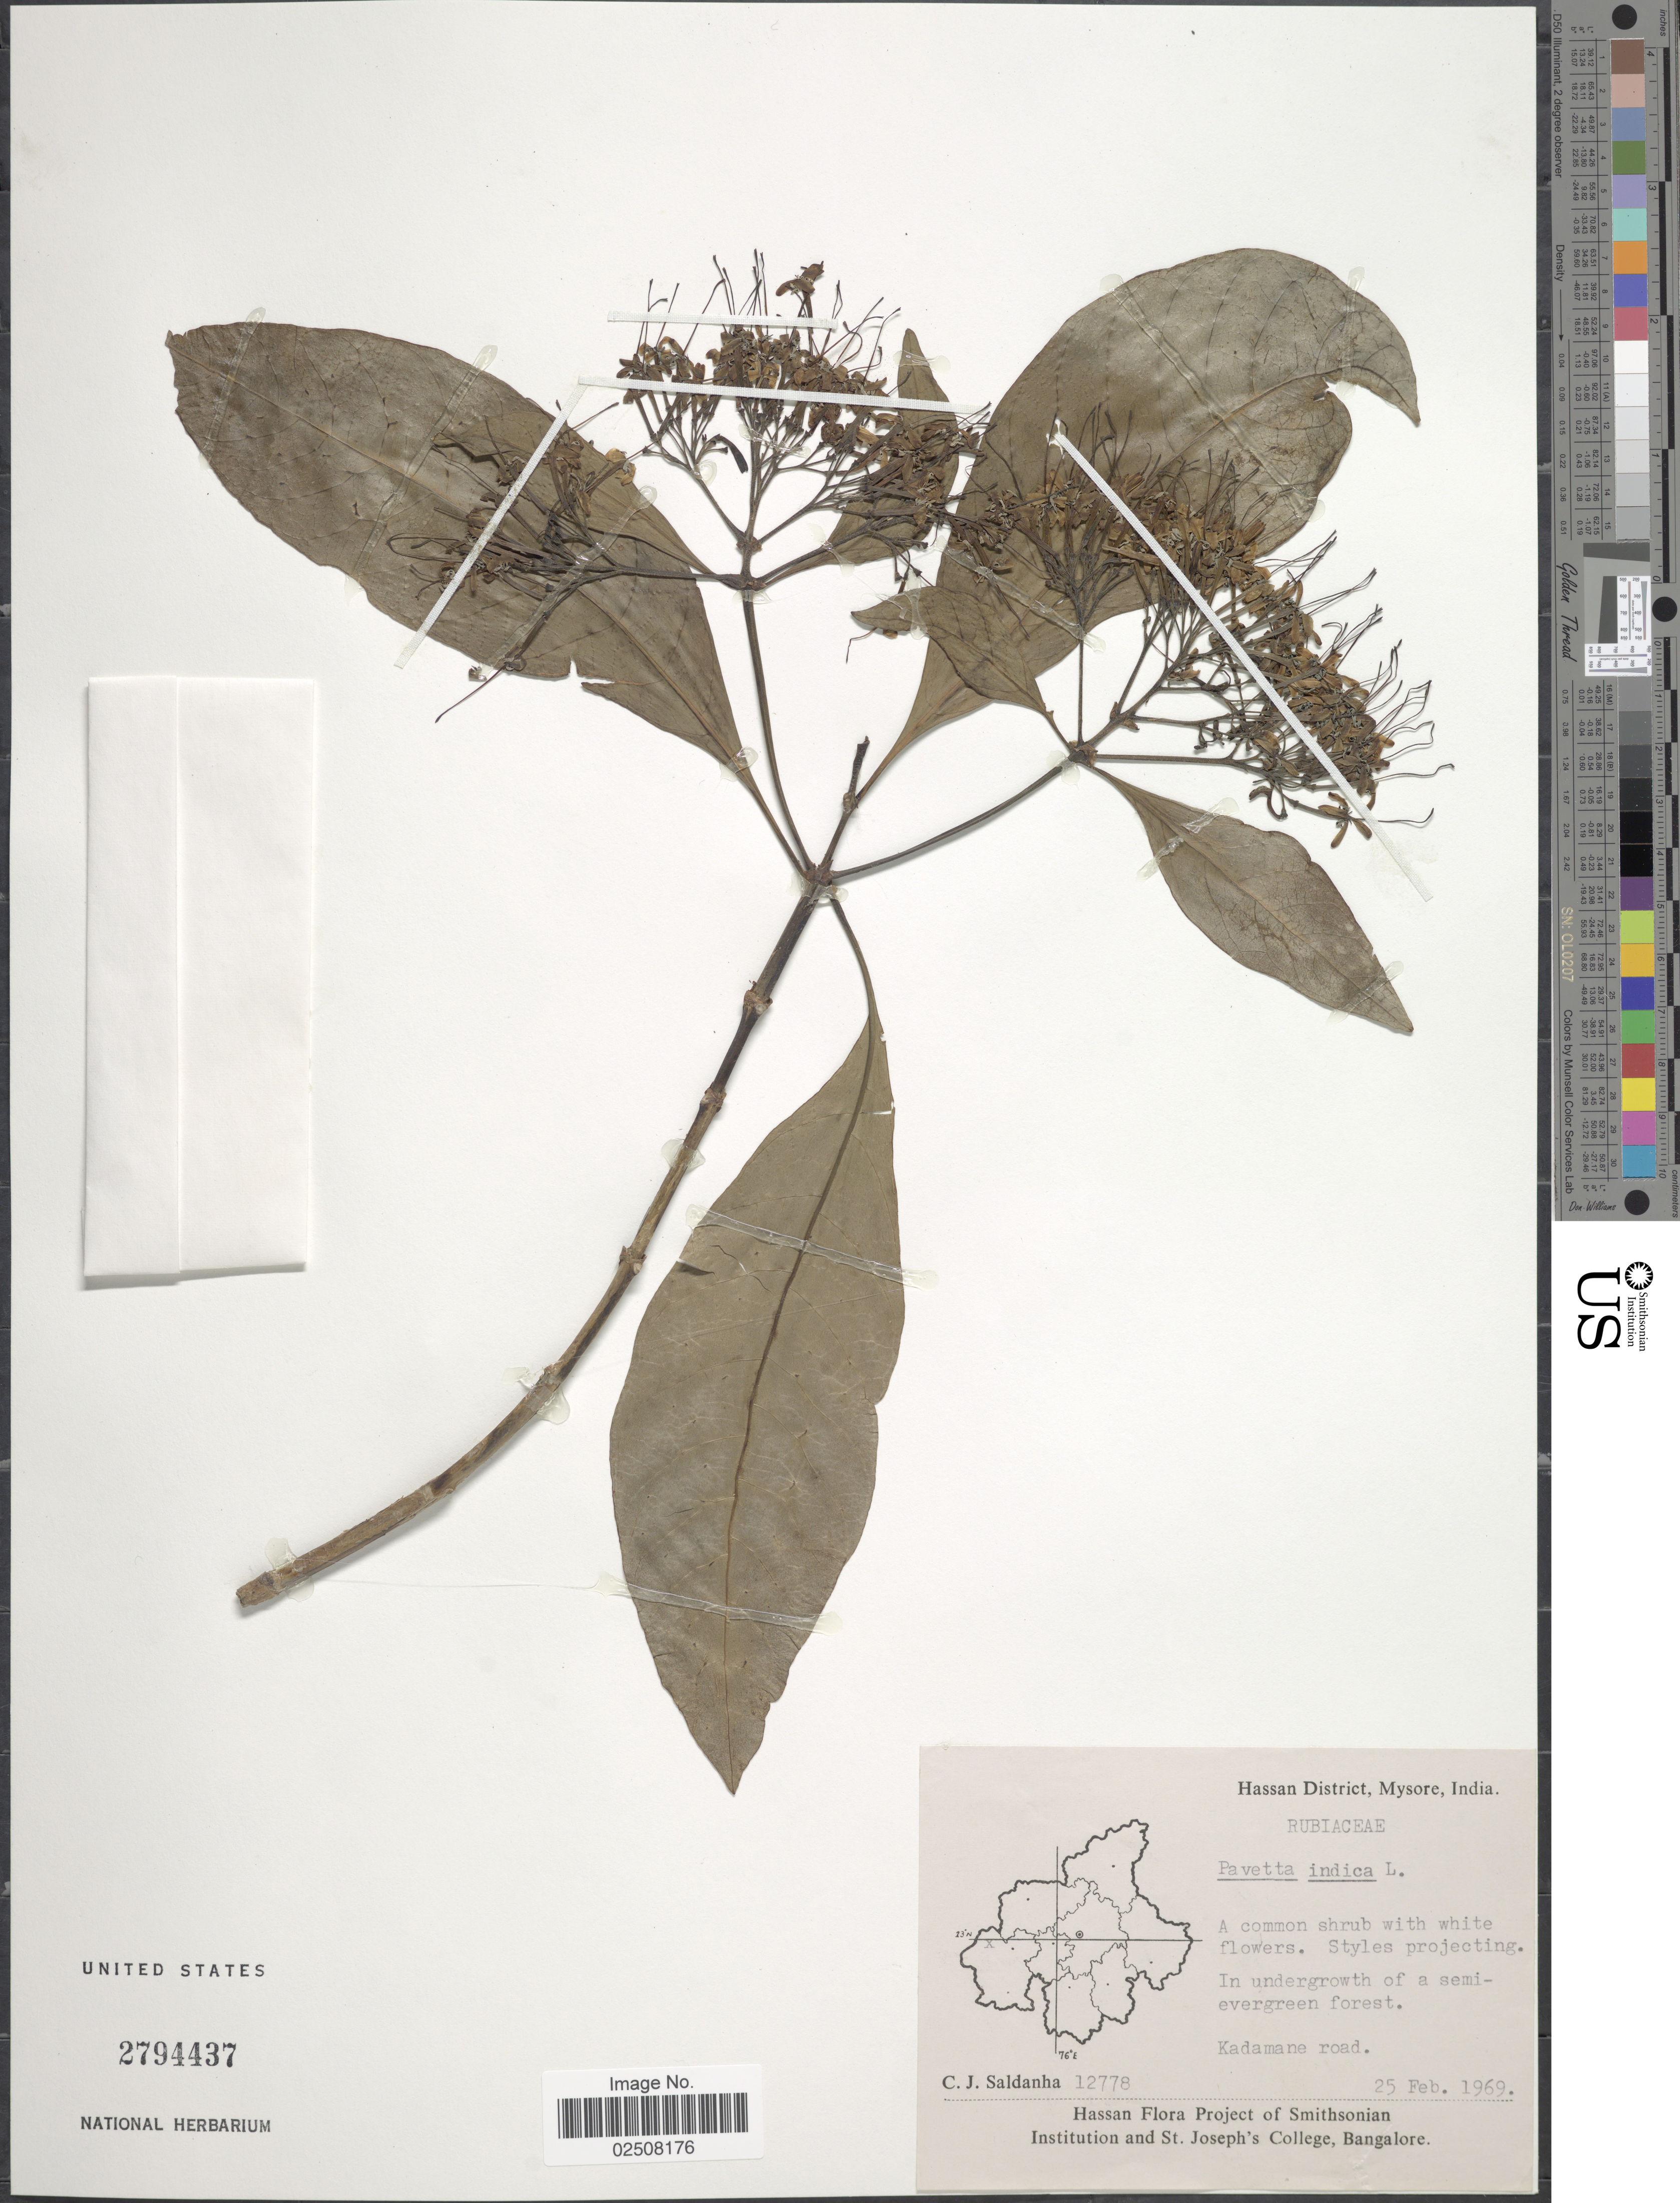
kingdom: Plantae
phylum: Tracheophyta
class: Magnoliopsida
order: Gentianales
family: Rubiaceae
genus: Pavetta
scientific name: Pavetta indica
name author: L.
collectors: C. J. Saldanha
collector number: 12778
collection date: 1969-02-25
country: India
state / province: Karnataka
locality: Hassan District, Mysore, In undergrowth of a semi-evergreen forest, Kadamane road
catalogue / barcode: US 2794437